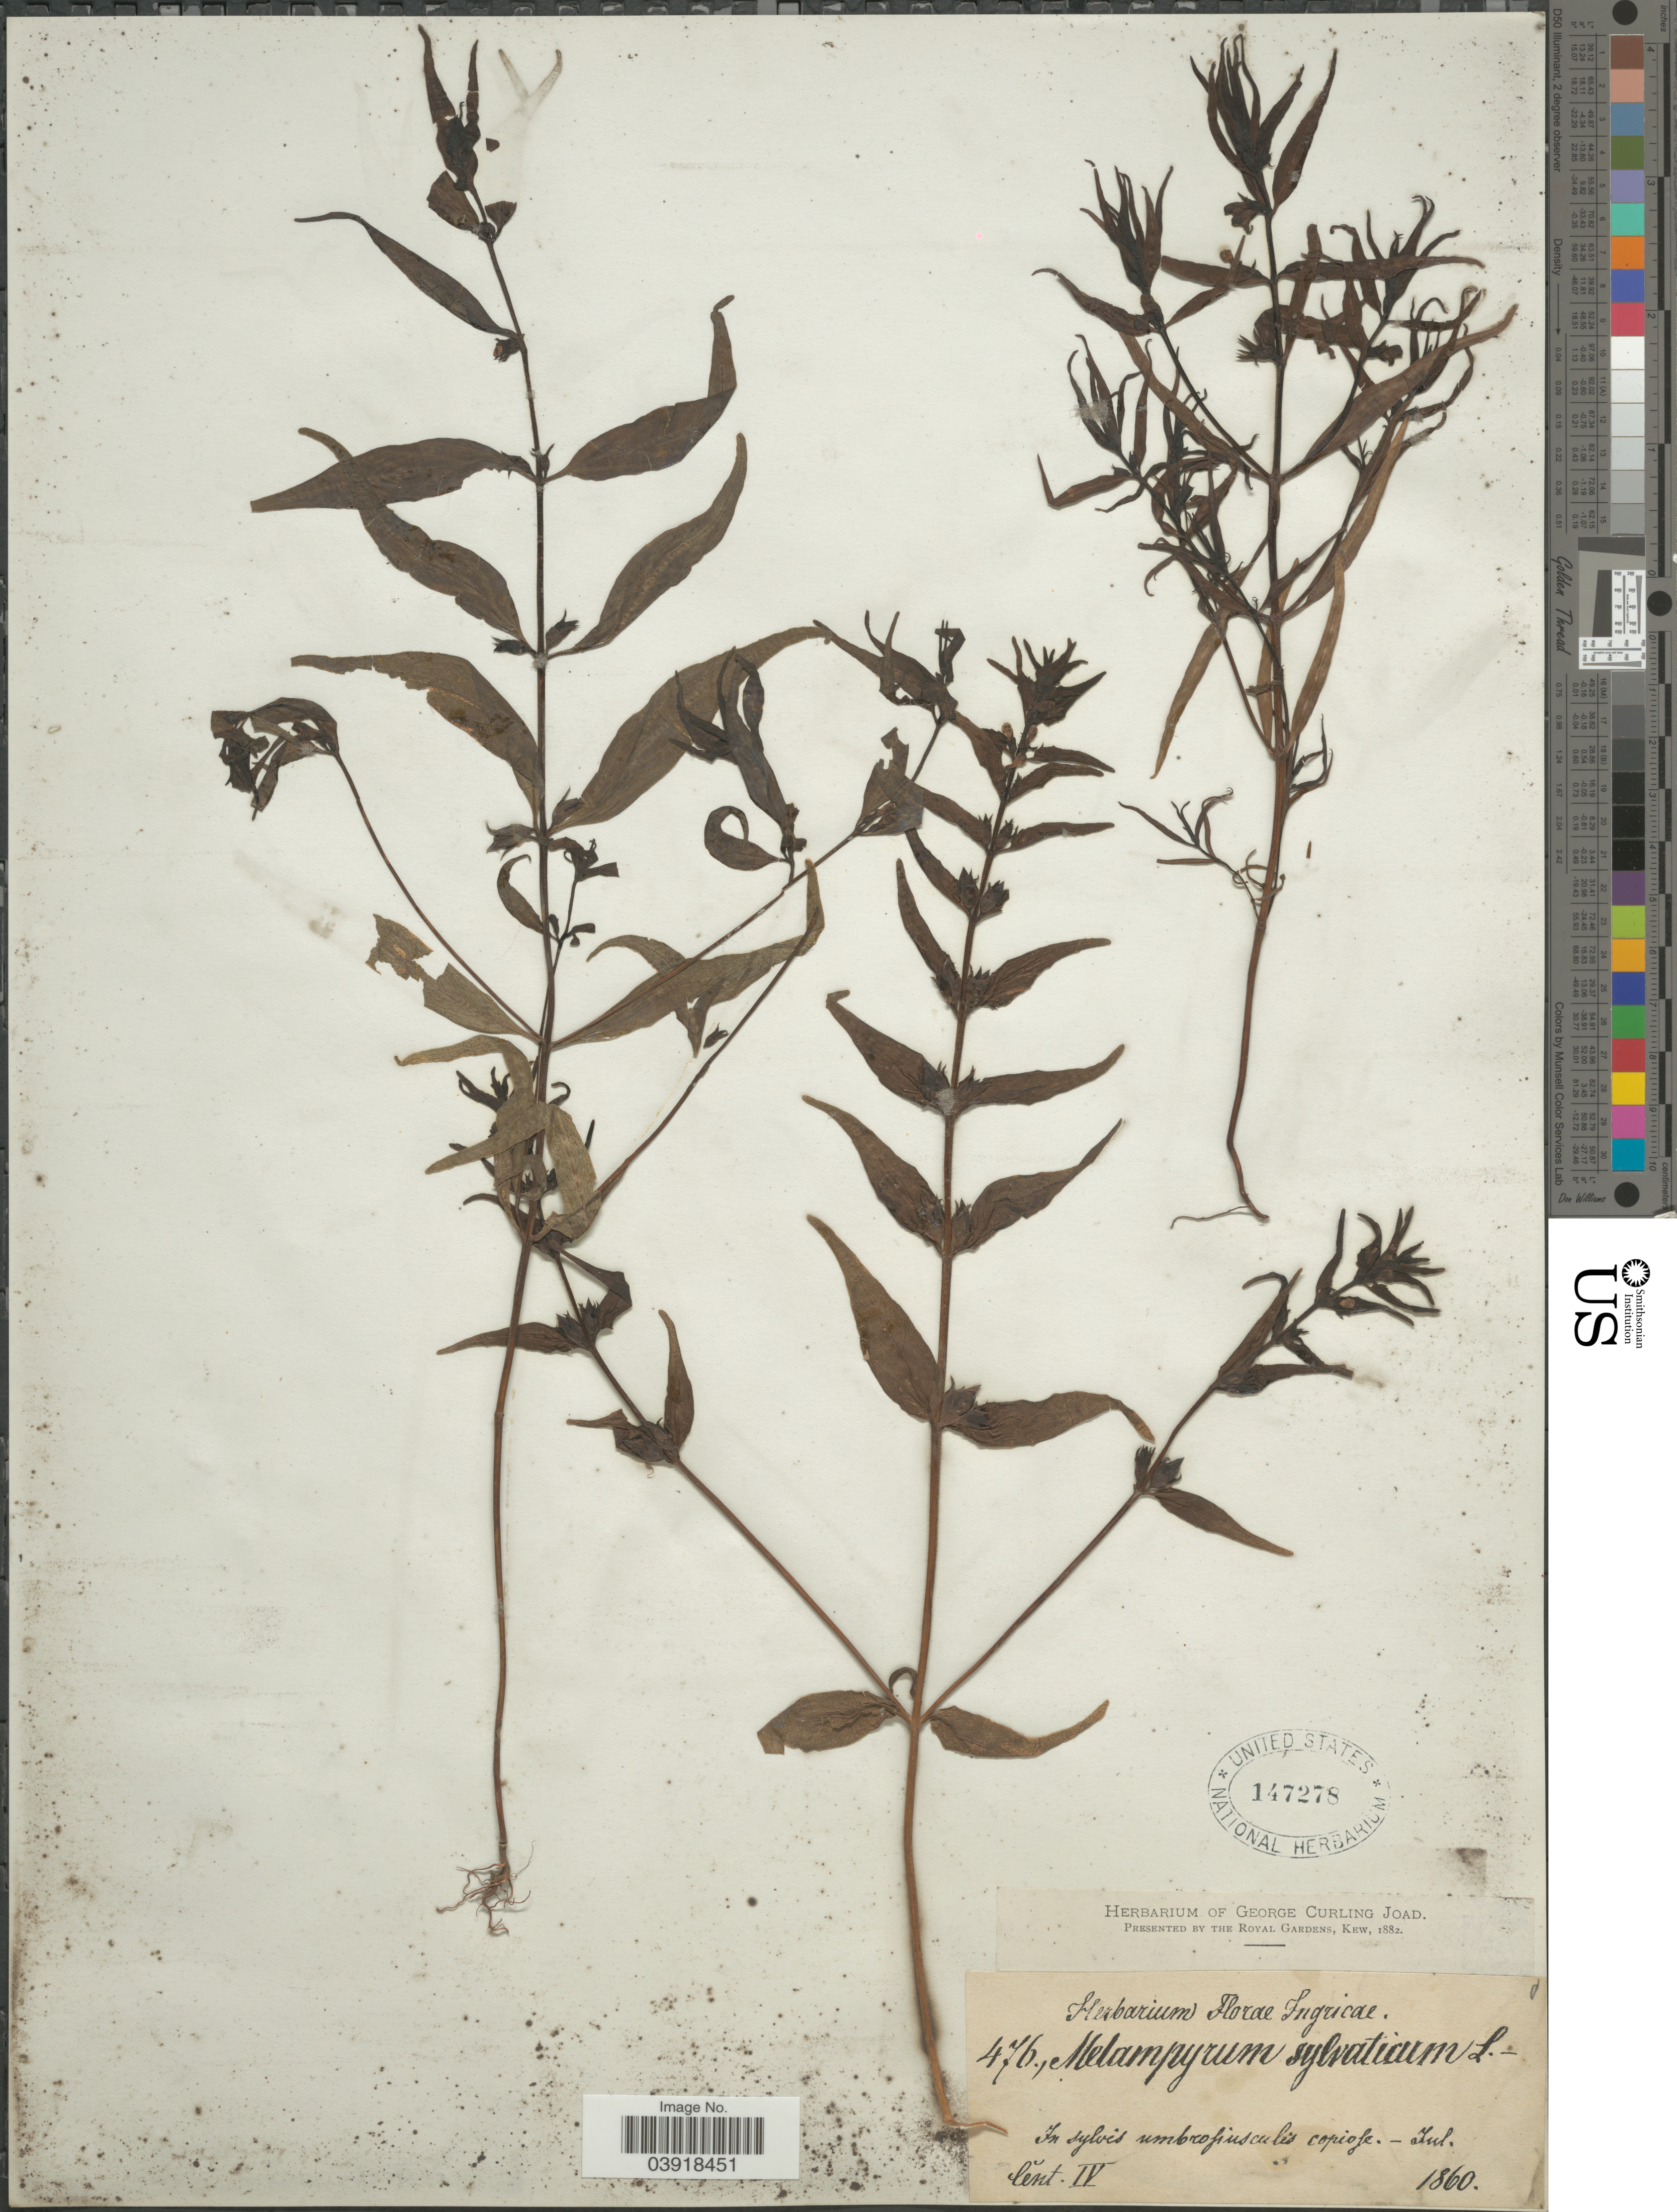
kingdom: Plantae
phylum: Tracheophyta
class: Magnoliopsida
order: Lamiales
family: Orobanchaceae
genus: Melampyrum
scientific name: Melampyrum sylvaticum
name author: L.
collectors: ex herb. Florae Ingricae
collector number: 476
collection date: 1860-07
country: Ukraine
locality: In sylvis umbrosiusculis copiose.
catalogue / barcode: US 147278